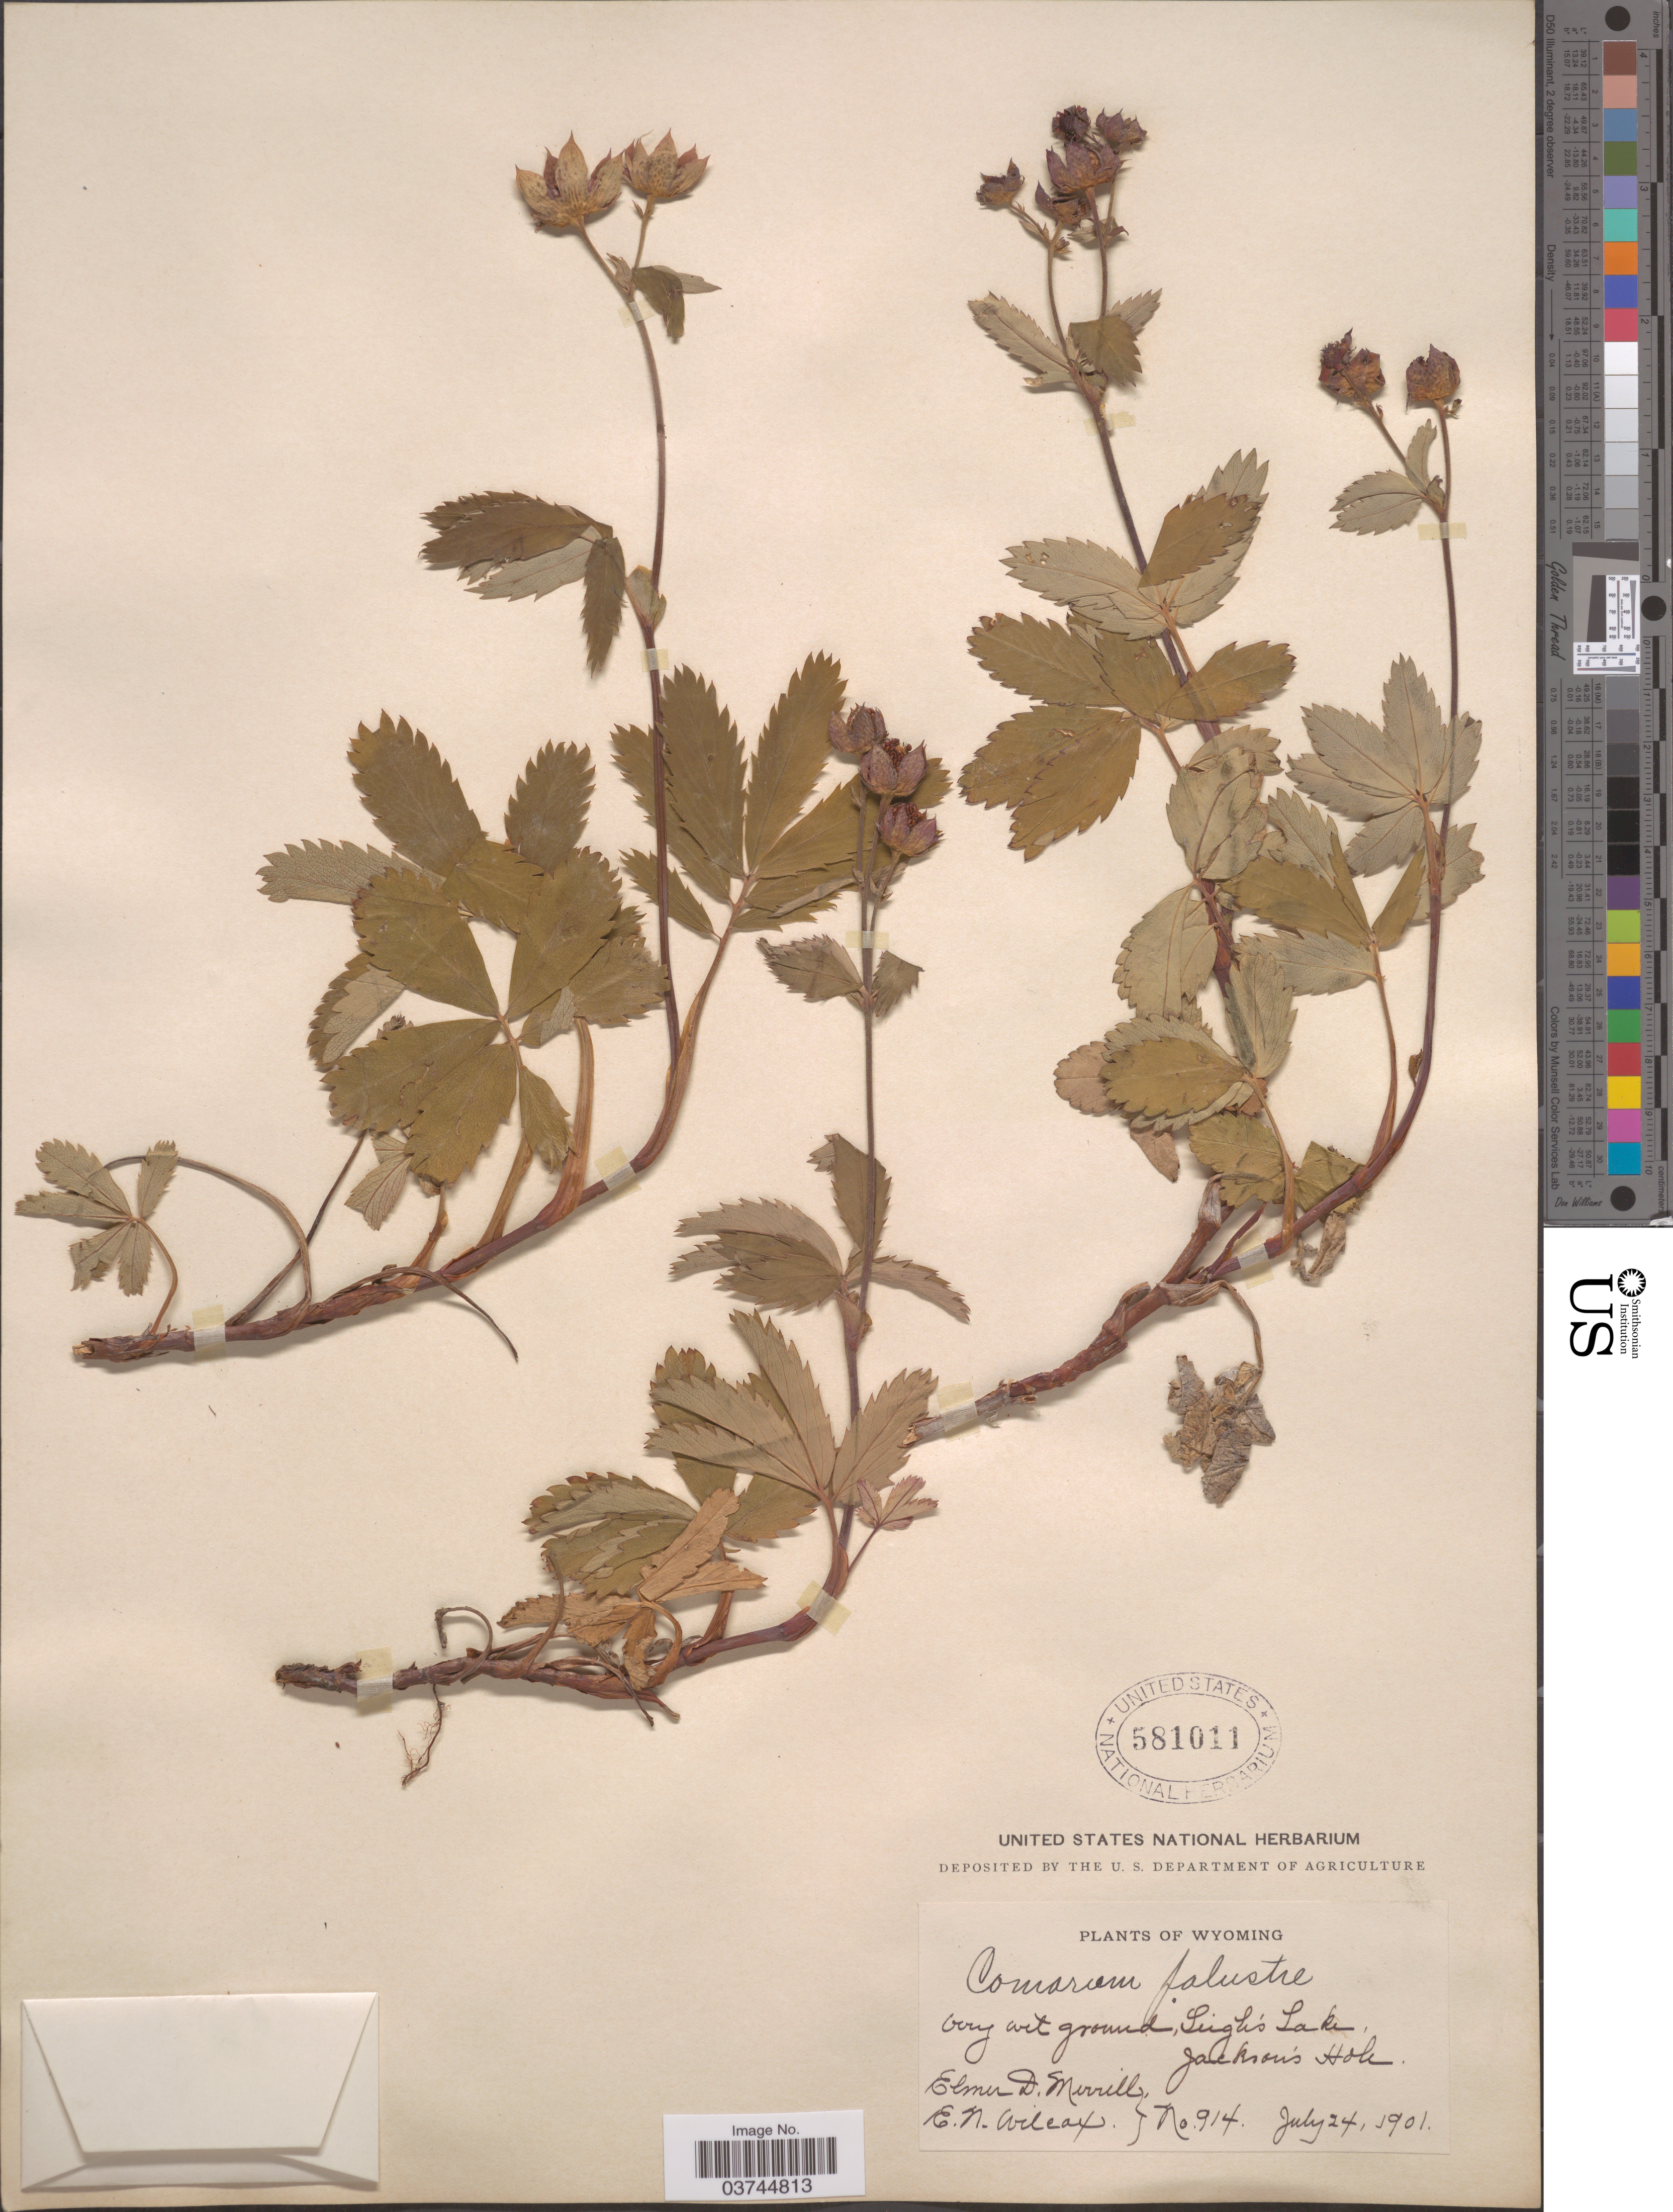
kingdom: Plantae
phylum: Tracheophyta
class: Magnoliopsida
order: Rosales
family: Rosaceae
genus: Comarum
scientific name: Comarum palustre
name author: L.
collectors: E. D. Merrill & E. Wilcox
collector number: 914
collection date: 1901-07-24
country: United States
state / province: Wyoming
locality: Very wet ground, Leigh's Lake, Jackson's Hole.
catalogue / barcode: US 581011